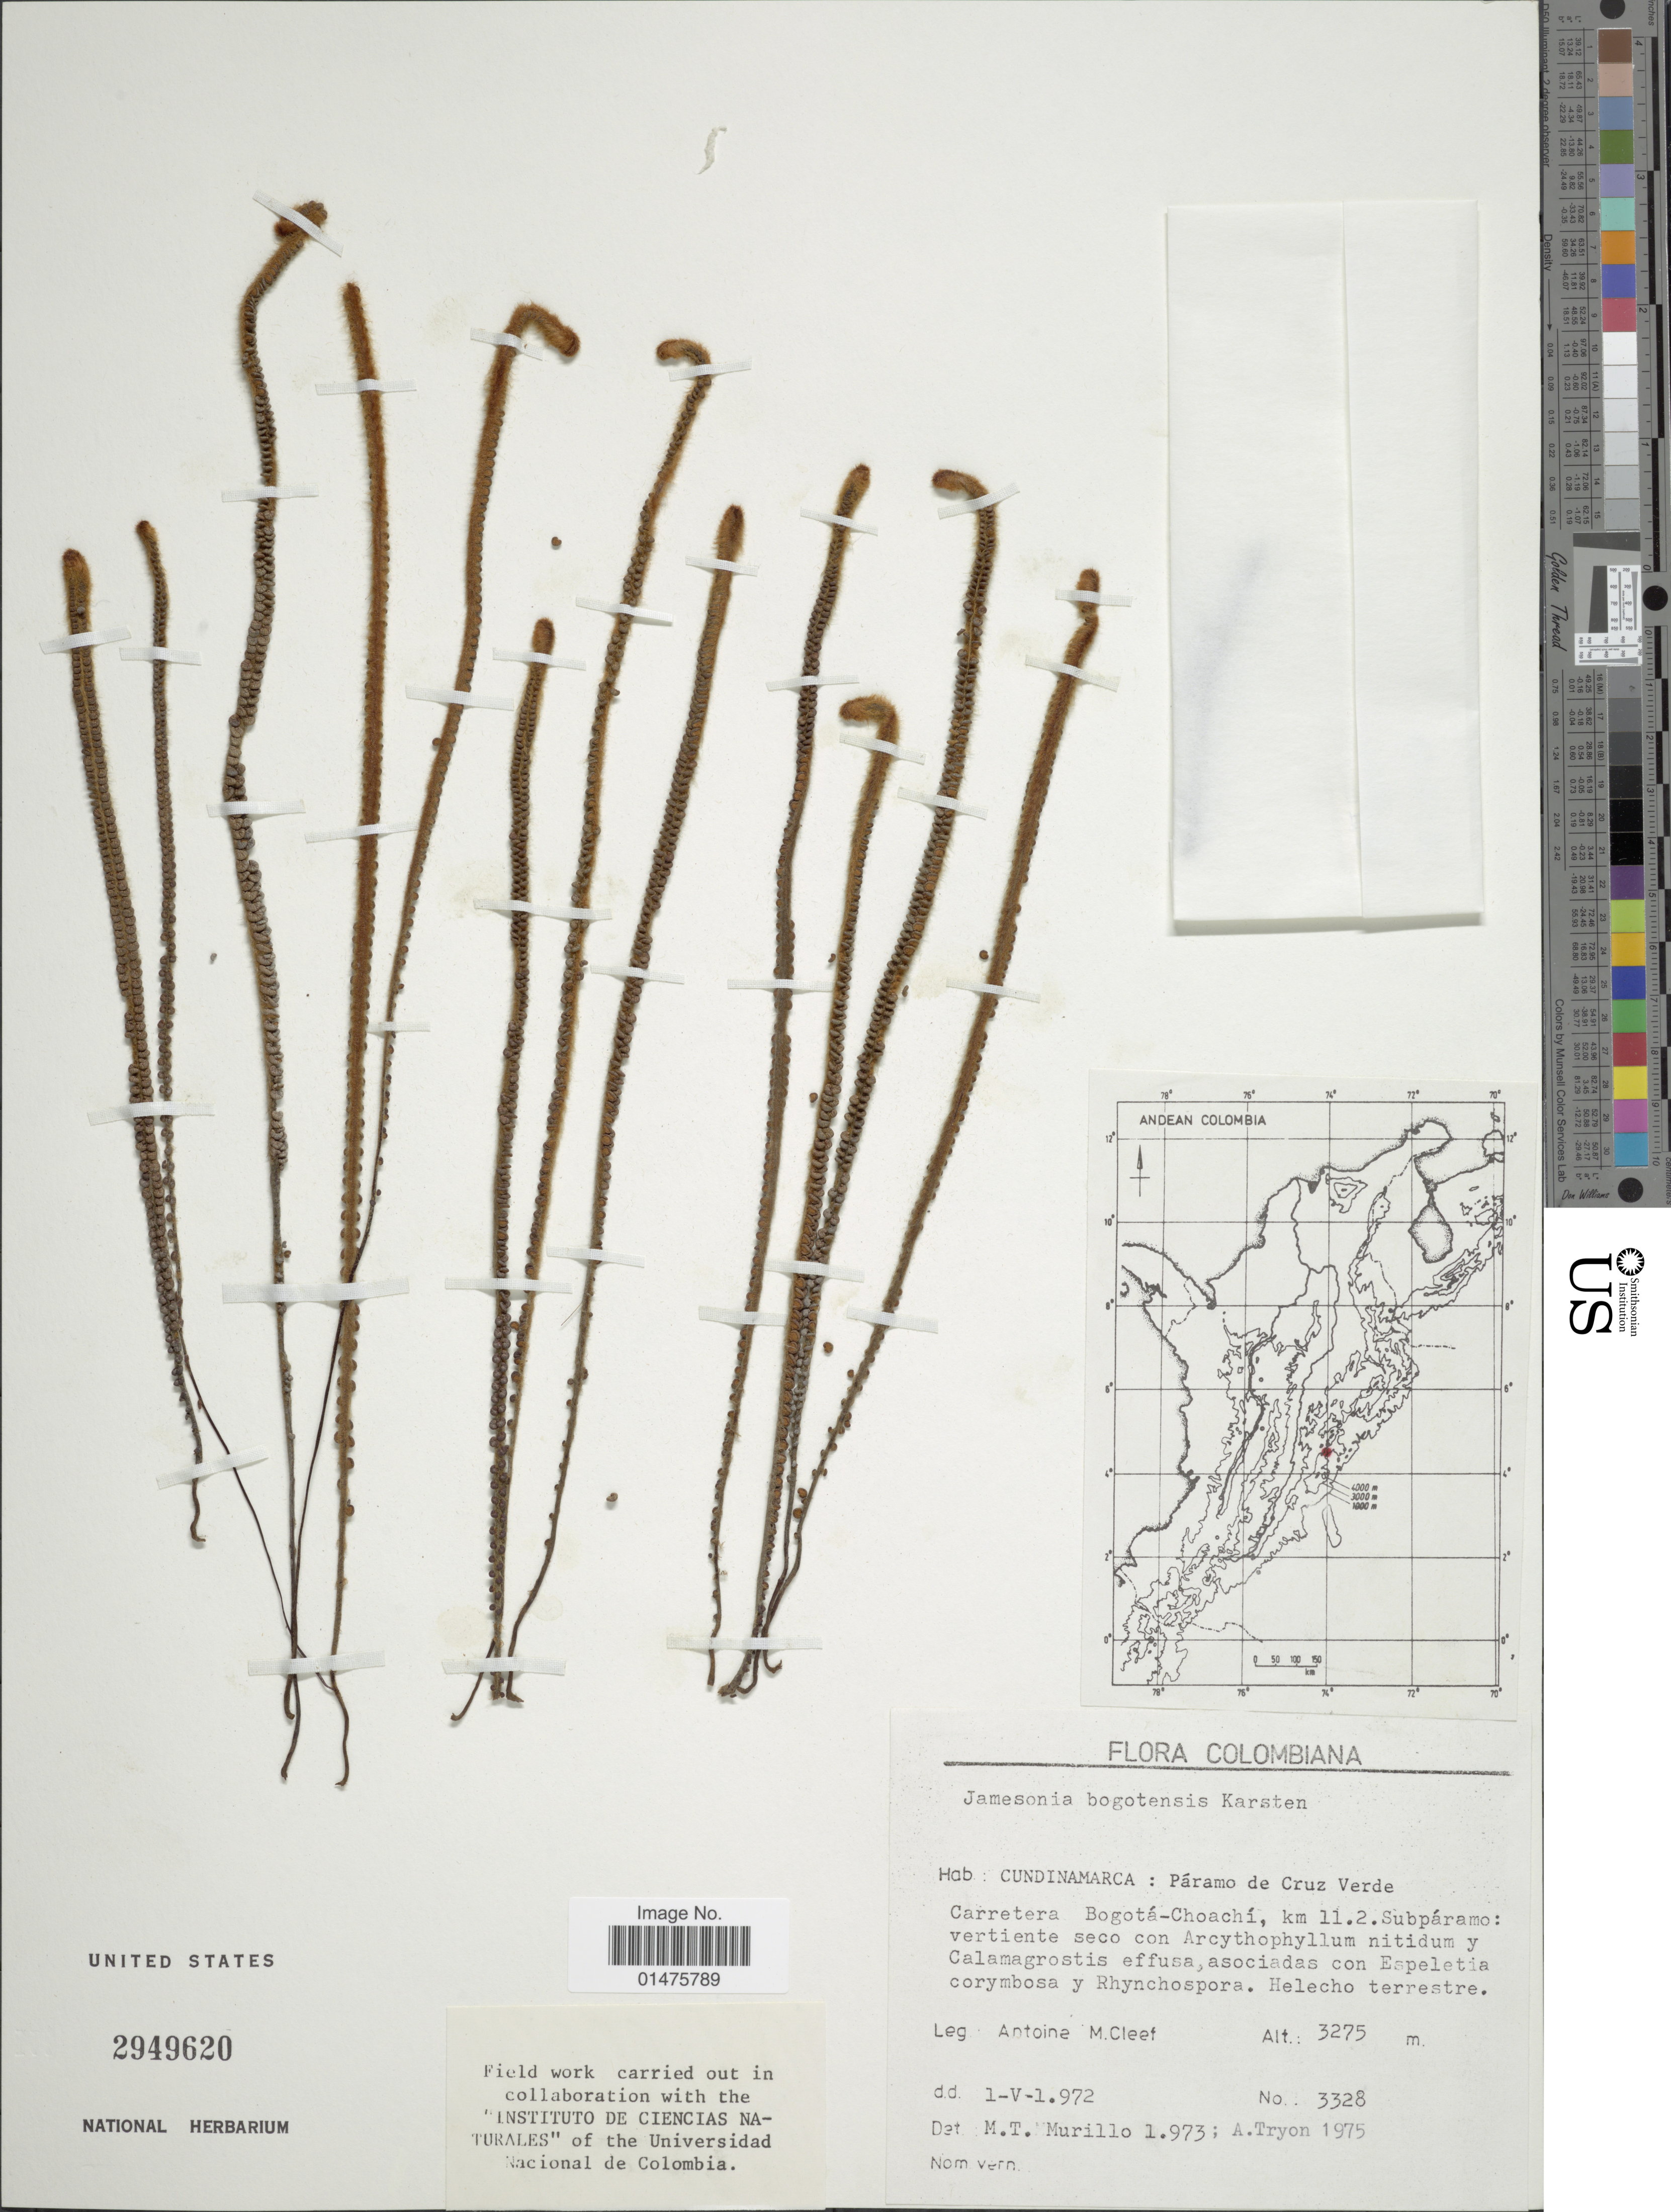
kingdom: Plantae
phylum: Tracheophyta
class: Polypodiopsida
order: Polypodiales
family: Pteridaceae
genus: Jamesonia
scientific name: Jamesonia bogotensis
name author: H. Karst.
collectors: A. M. Cleef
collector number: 3328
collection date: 1972-05-01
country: Colombia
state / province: Cundinamarca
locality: Páramo de Cruz Verde Carretera Bogotá-Choachí, km 11.2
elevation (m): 3275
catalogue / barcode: US 2949620